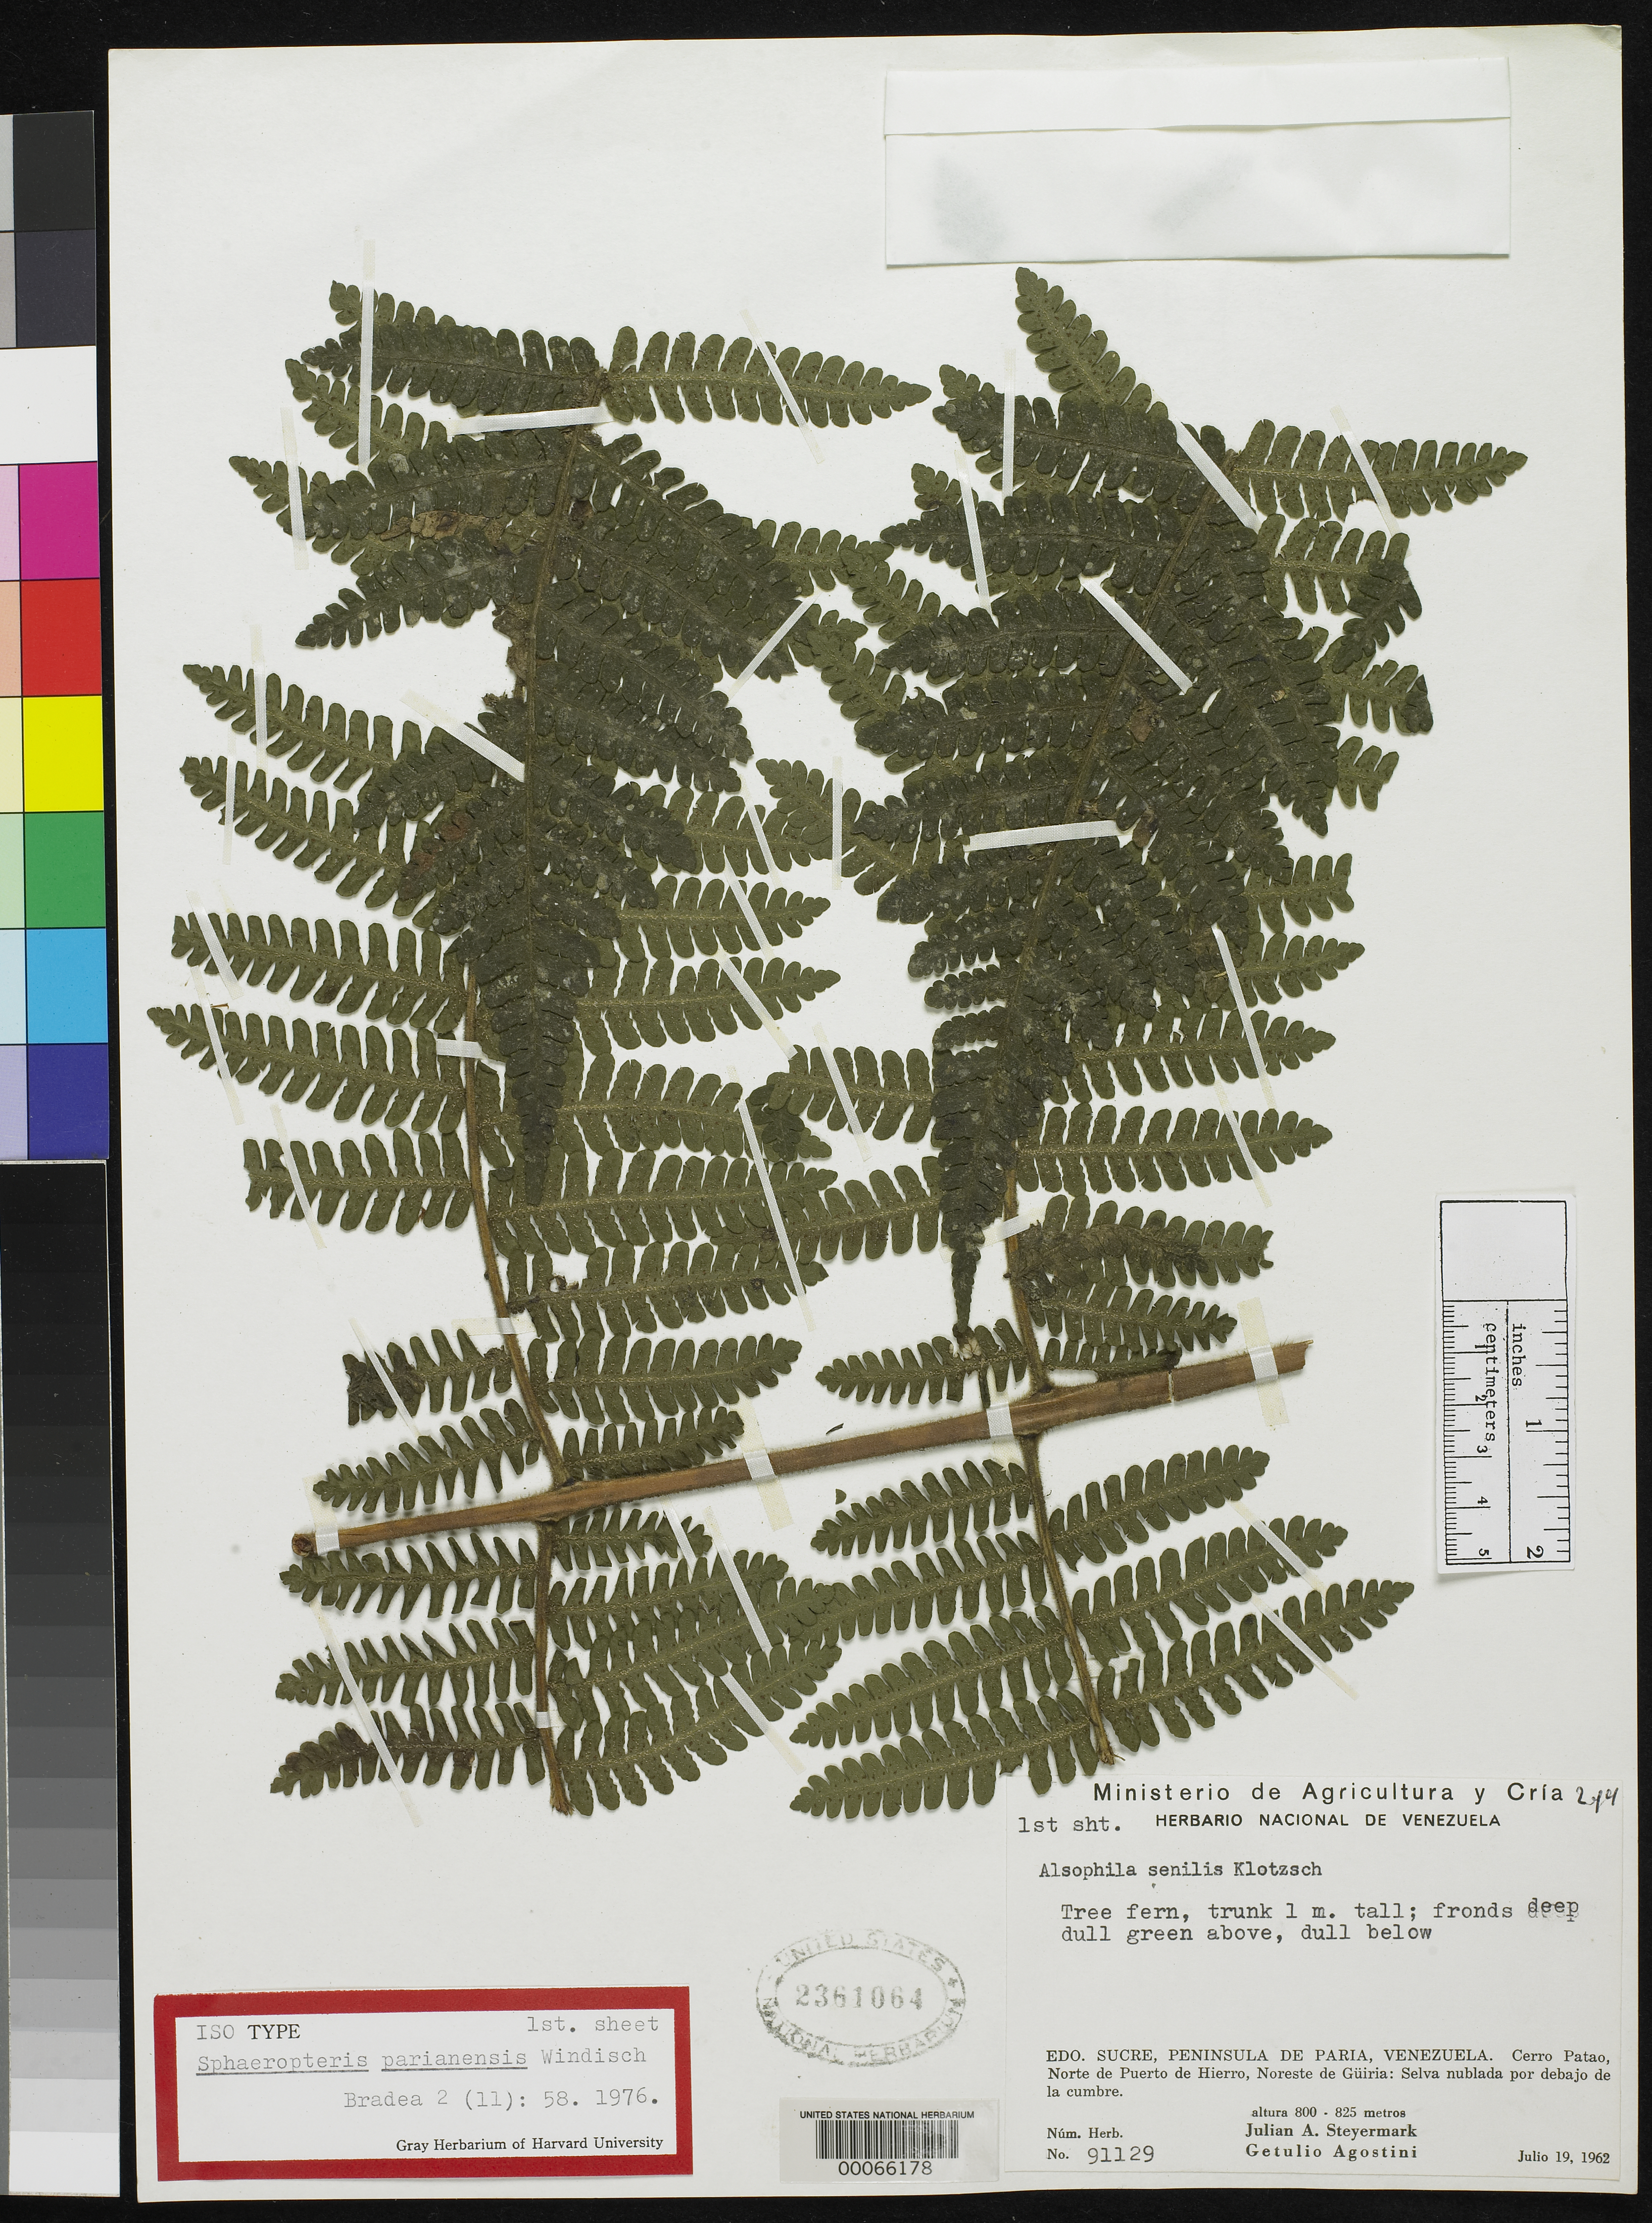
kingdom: Plantae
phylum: Tracheophyta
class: Polypodiopsida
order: Cyatheales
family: Cyatheaceae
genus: Sphaeropteris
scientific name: Sphaeropteris parianensis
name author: P.G. Windisch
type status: Isotype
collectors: J. Steyermark & G. Agostini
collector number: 91129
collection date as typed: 19 Jul 1962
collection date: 1962-07-19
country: Venezuela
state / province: Sucre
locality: Peninsula de Paria, Cerro Patao, N of Puerto de Hierro, NE of Guiria.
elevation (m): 800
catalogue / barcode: US 2361064